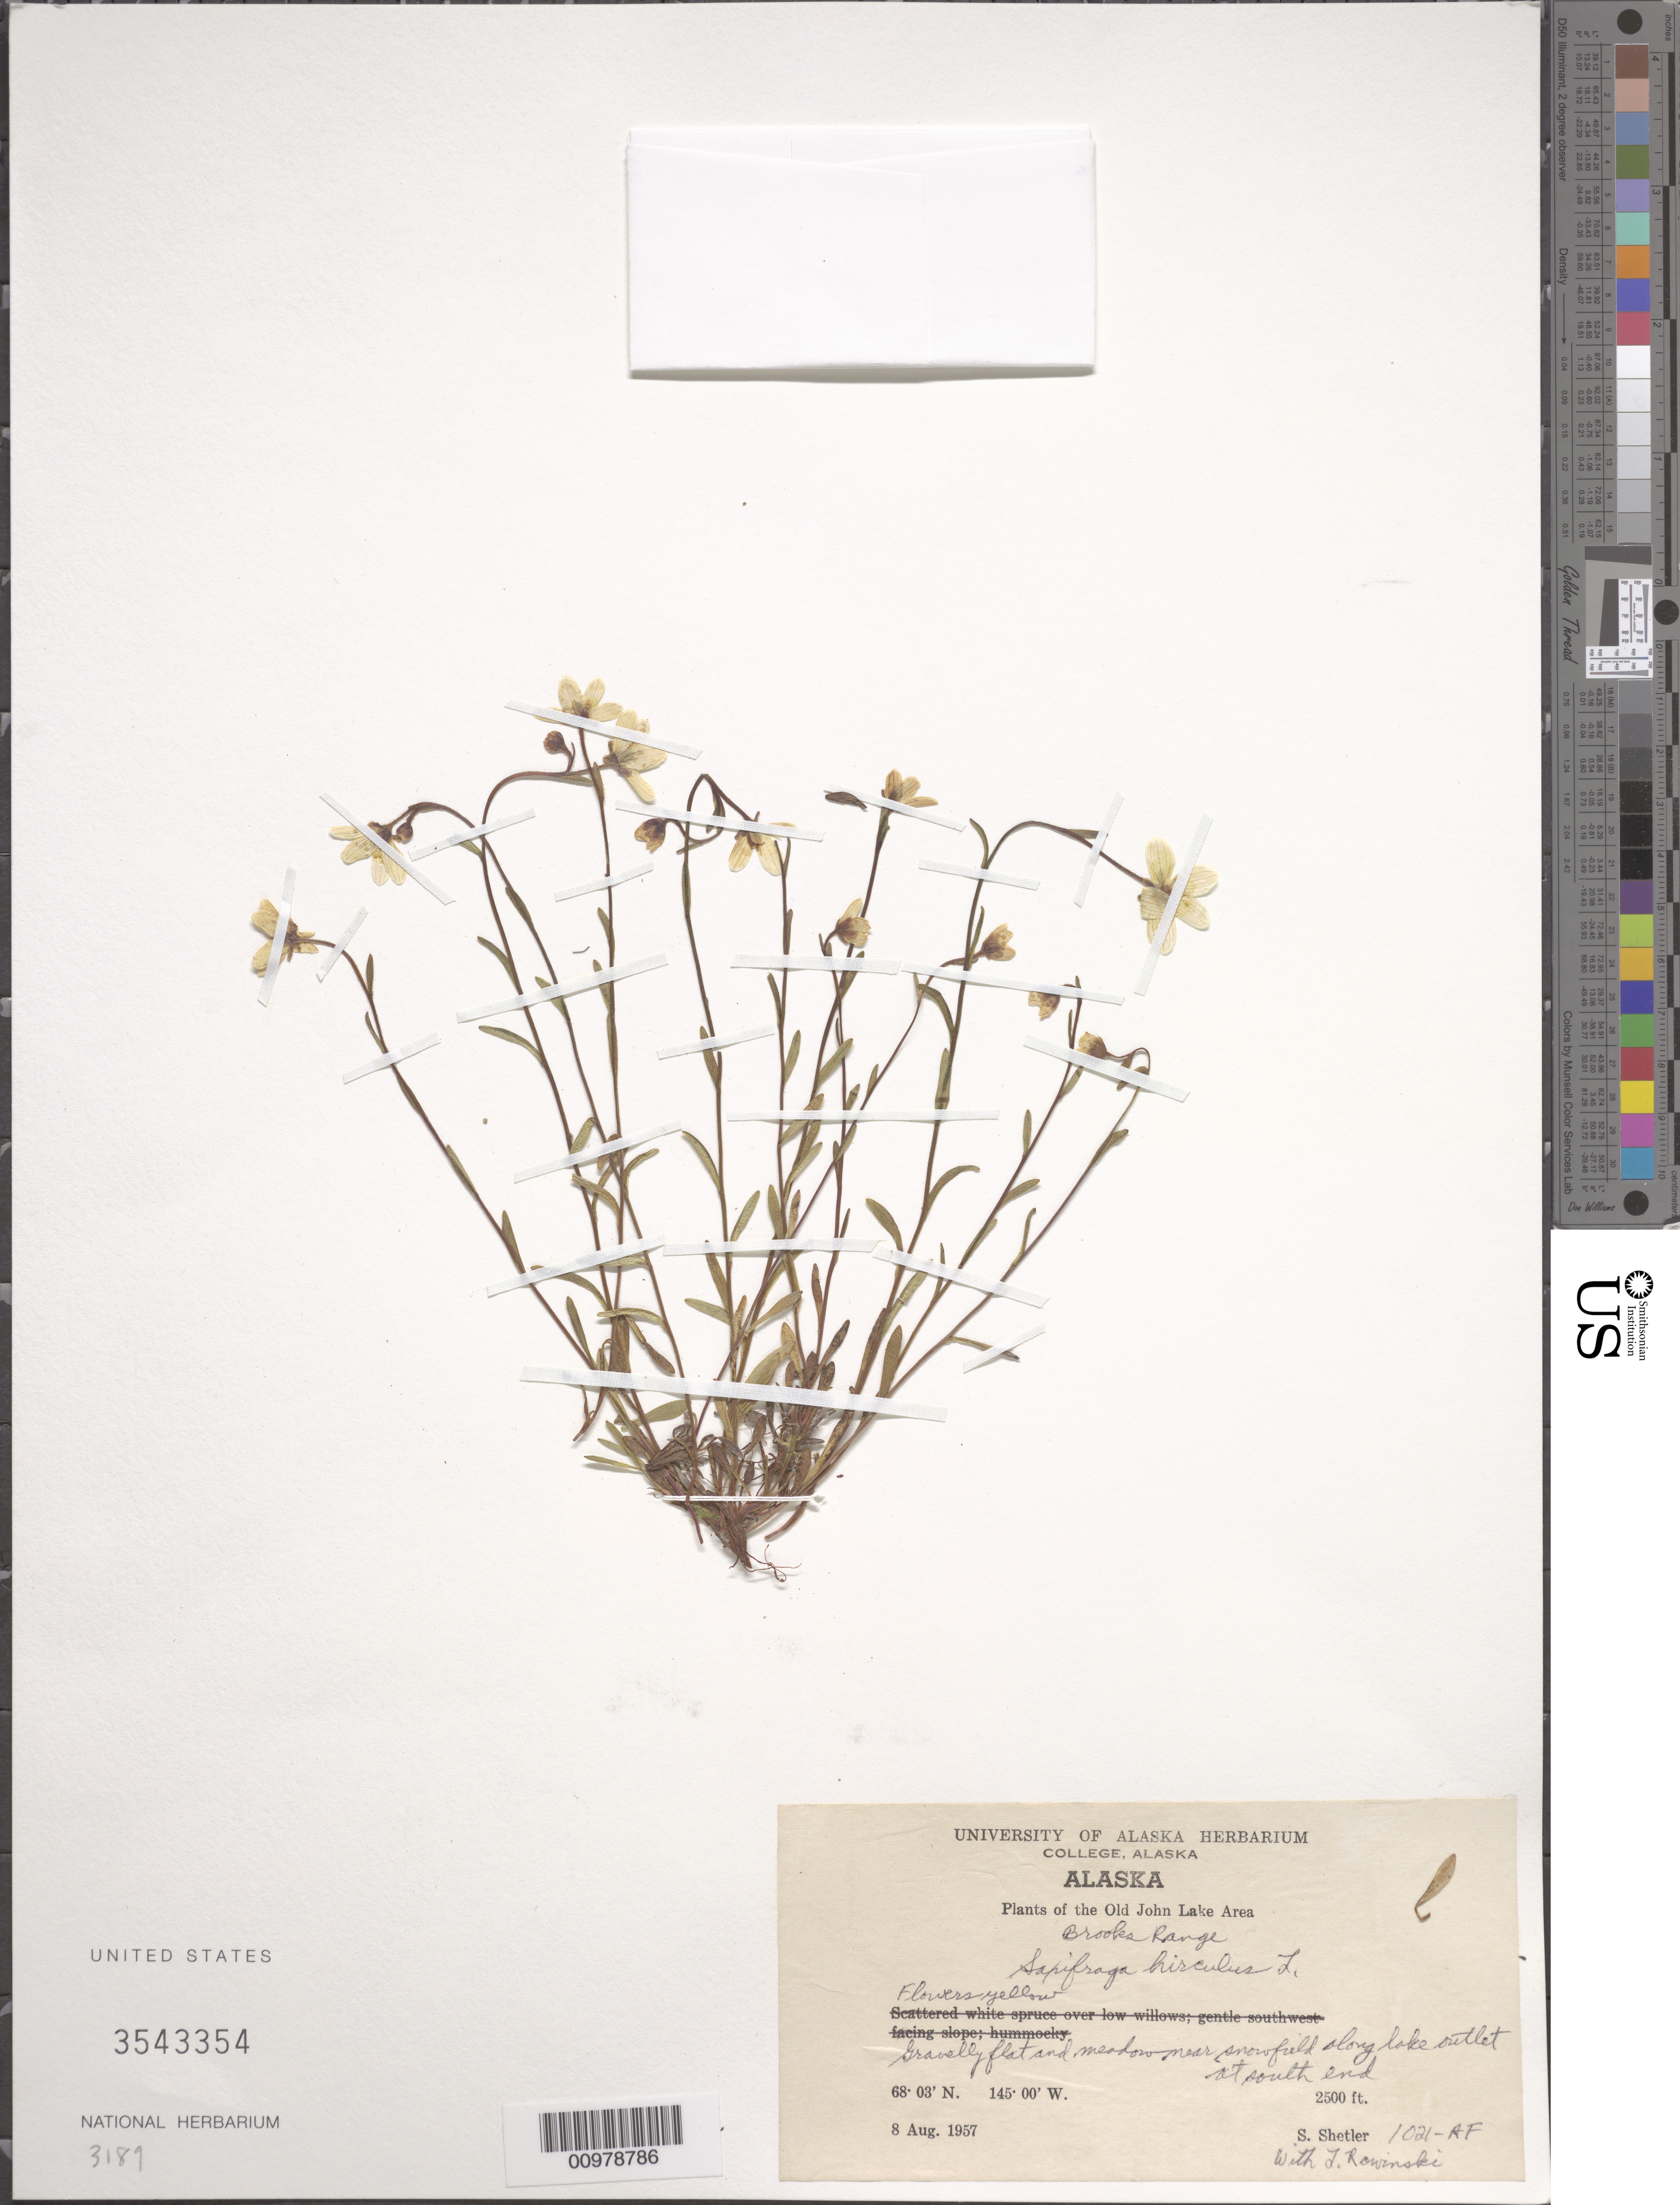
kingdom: Plantae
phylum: Tracheophyta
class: Magnoliopsida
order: Saxifragales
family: Saxifragaceae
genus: Saxifraga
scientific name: Saxifraga hirculus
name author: L.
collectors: S. Shetler & L. Rowinski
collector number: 1021-AF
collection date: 1957-08-08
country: United States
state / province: Alaska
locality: The Old John Lake Area. Brooks Range. Along lake outlet at south end.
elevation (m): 762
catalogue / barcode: US 3543354